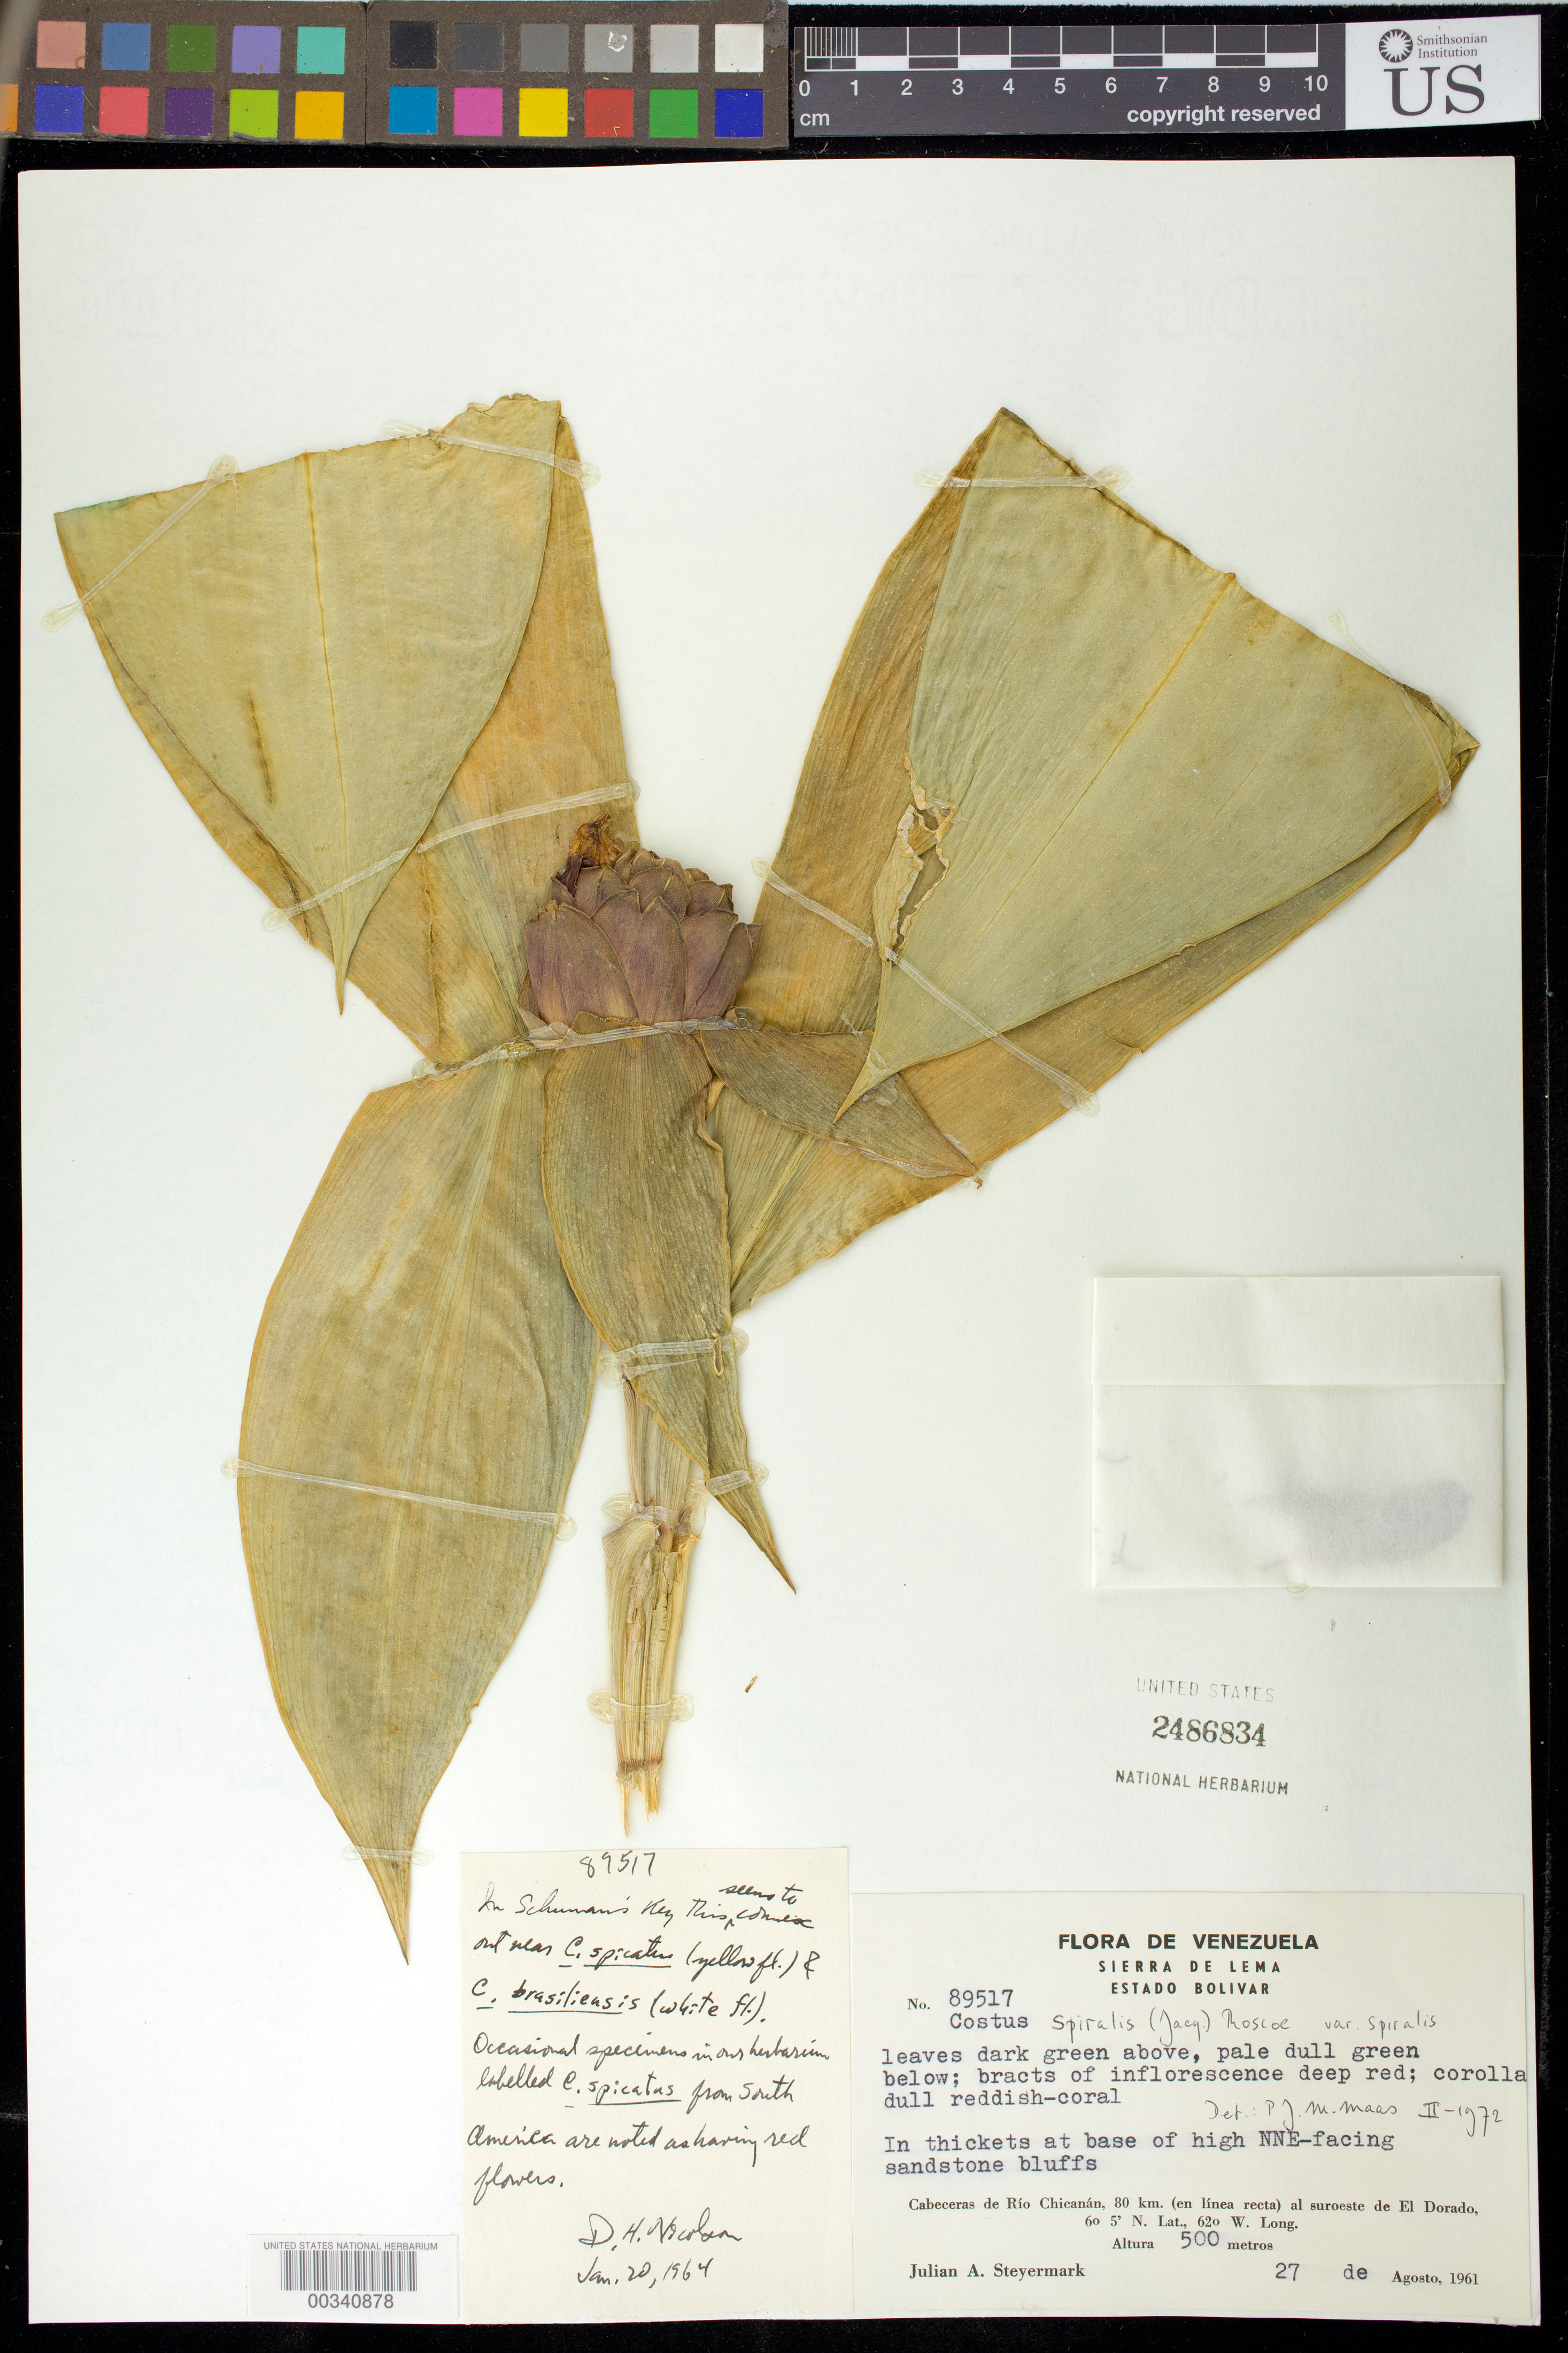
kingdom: Plantae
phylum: Tracheophyta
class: Liliopsida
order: Zingiberales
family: Costaceae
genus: Costus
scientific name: Costus spiralis var. spiralis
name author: (Jacq.) Roscoe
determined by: Maas, Paul J. M.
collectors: J. Steyermark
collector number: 89517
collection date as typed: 27 Aug 1961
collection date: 1961-08-27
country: Venezuela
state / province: Bolivar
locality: Sierra de lema, cabeceras de rio chicanan, 80 km al suroeste de el dorado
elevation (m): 500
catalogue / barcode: US 2486834